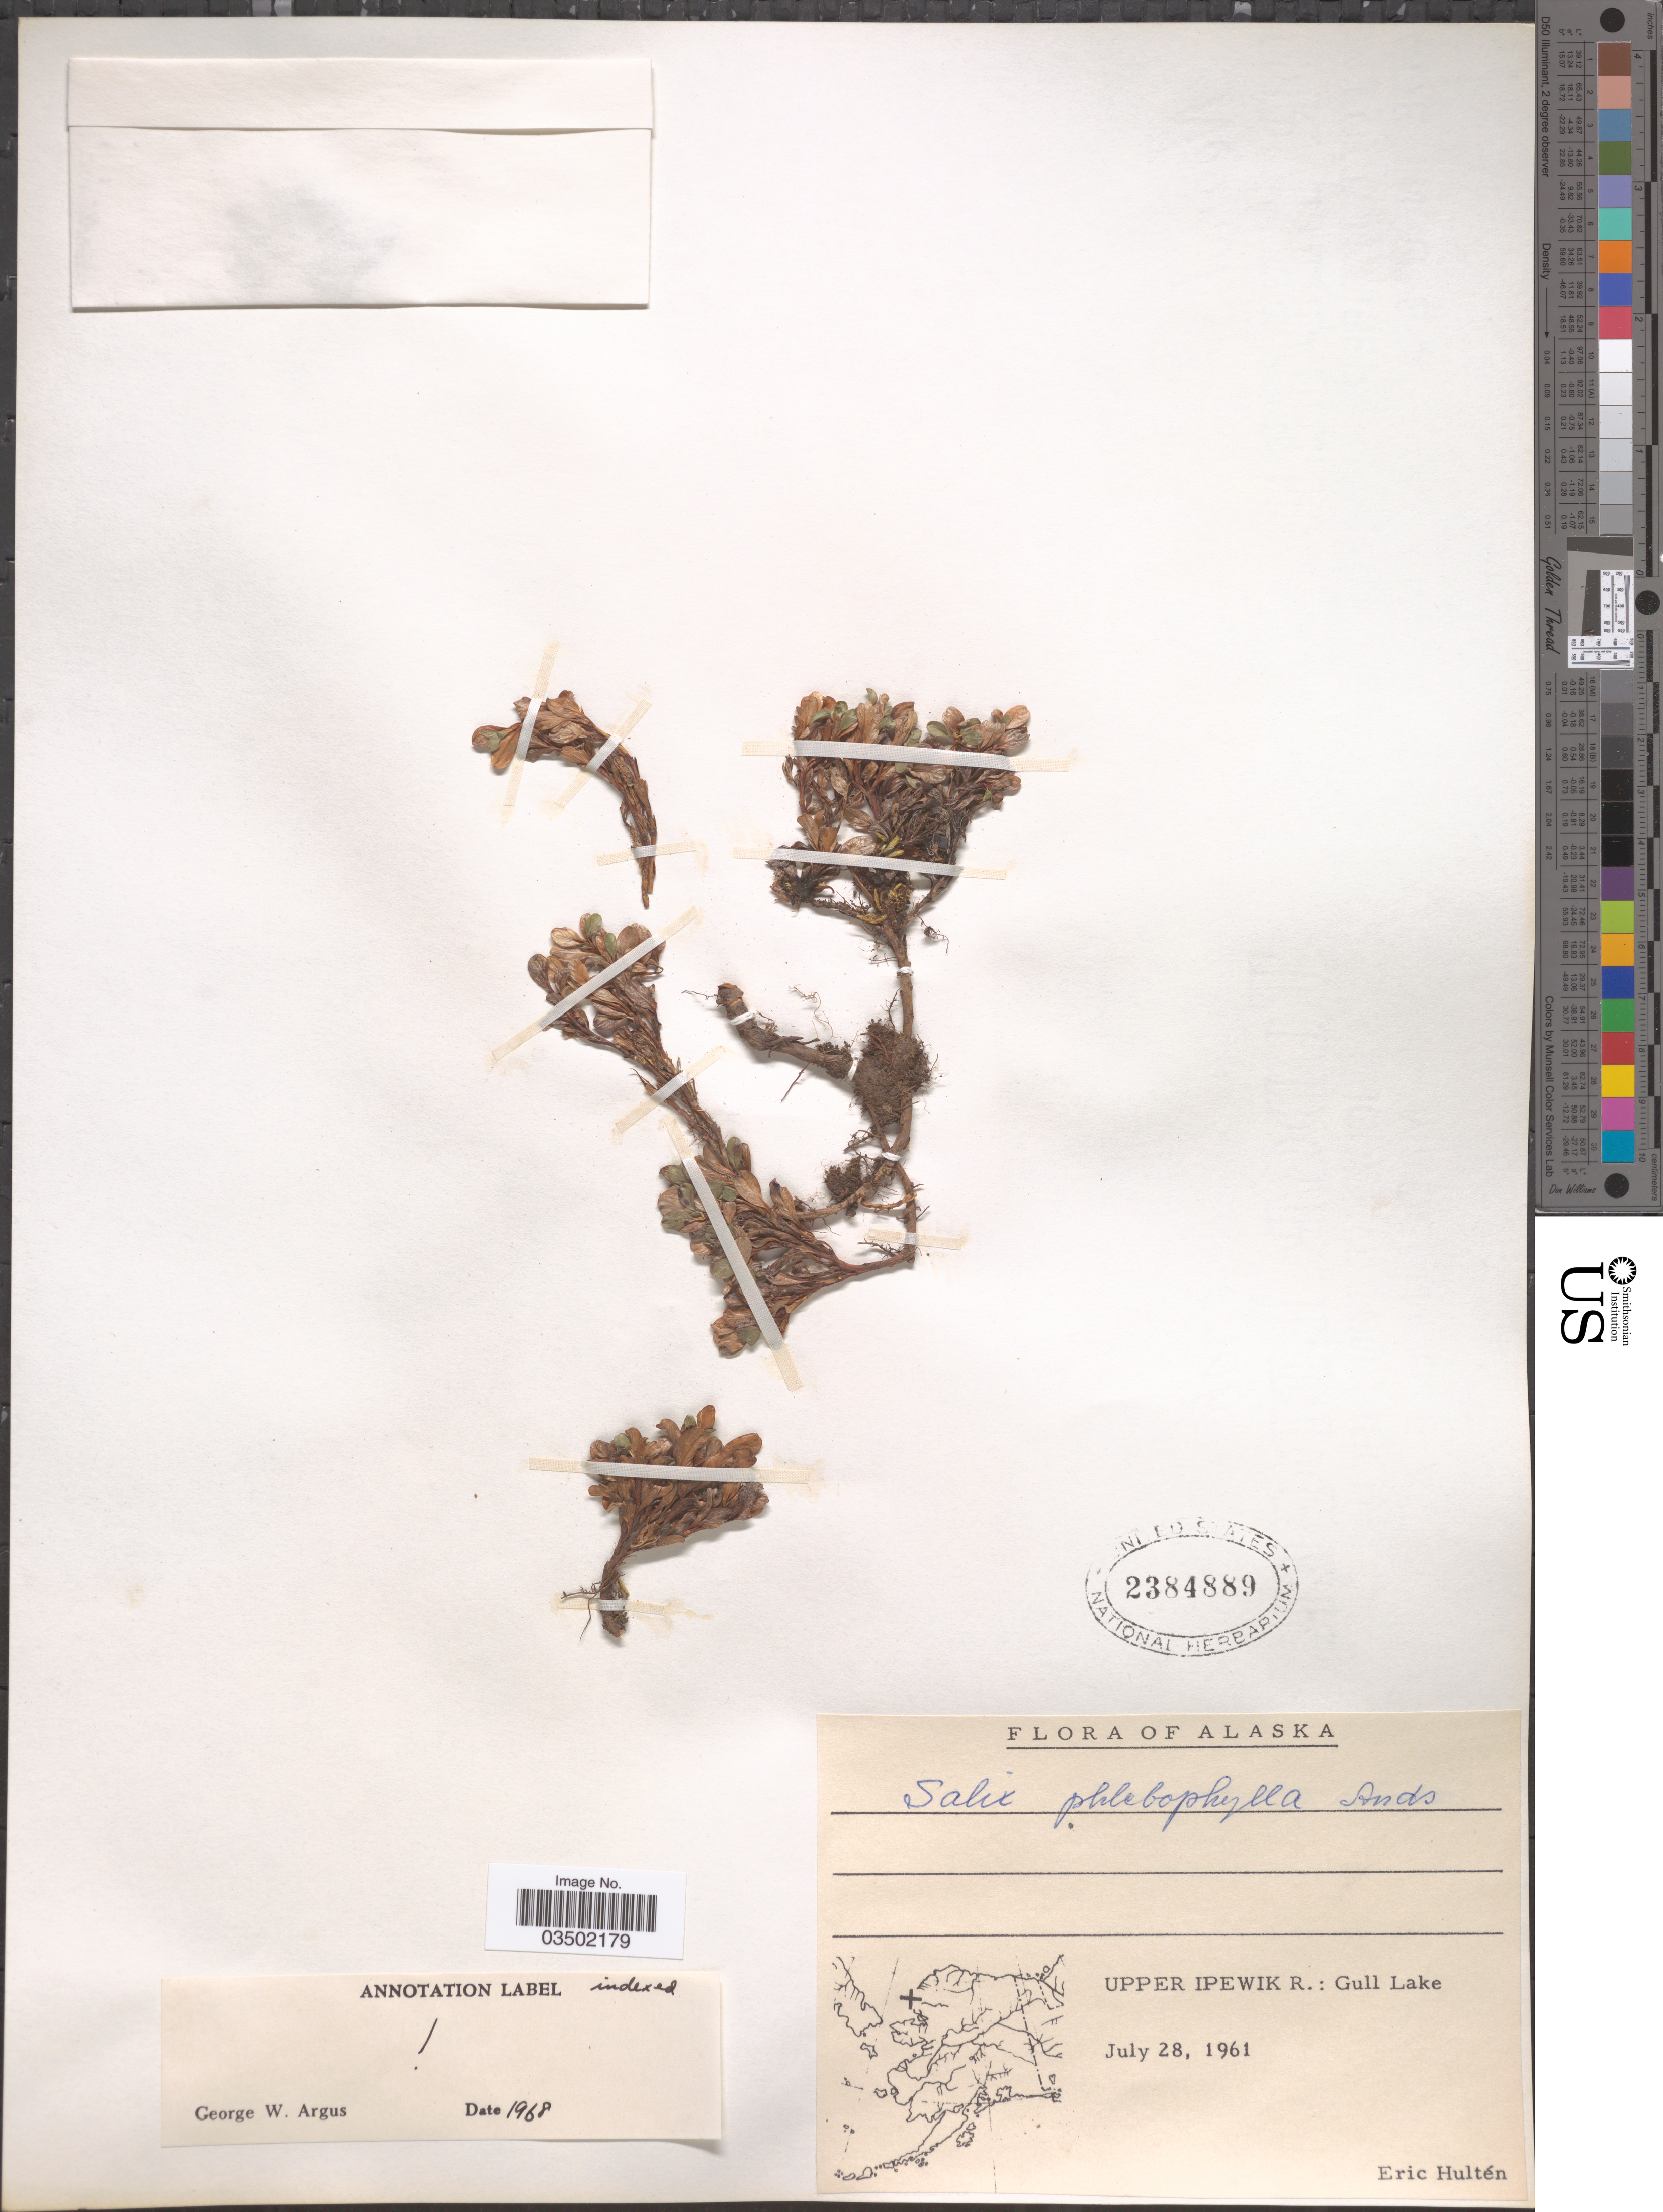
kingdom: Plantae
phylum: Tracheophyta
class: Magnoliopsida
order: Malpighiales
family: Salicaceae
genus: Salix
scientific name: Salix phlebophylla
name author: Andersson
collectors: E. G. Hultén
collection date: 1961-07-28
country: United States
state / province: Alaska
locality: Upper Ipewik R.: Gull Lake.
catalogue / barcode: US 2384889